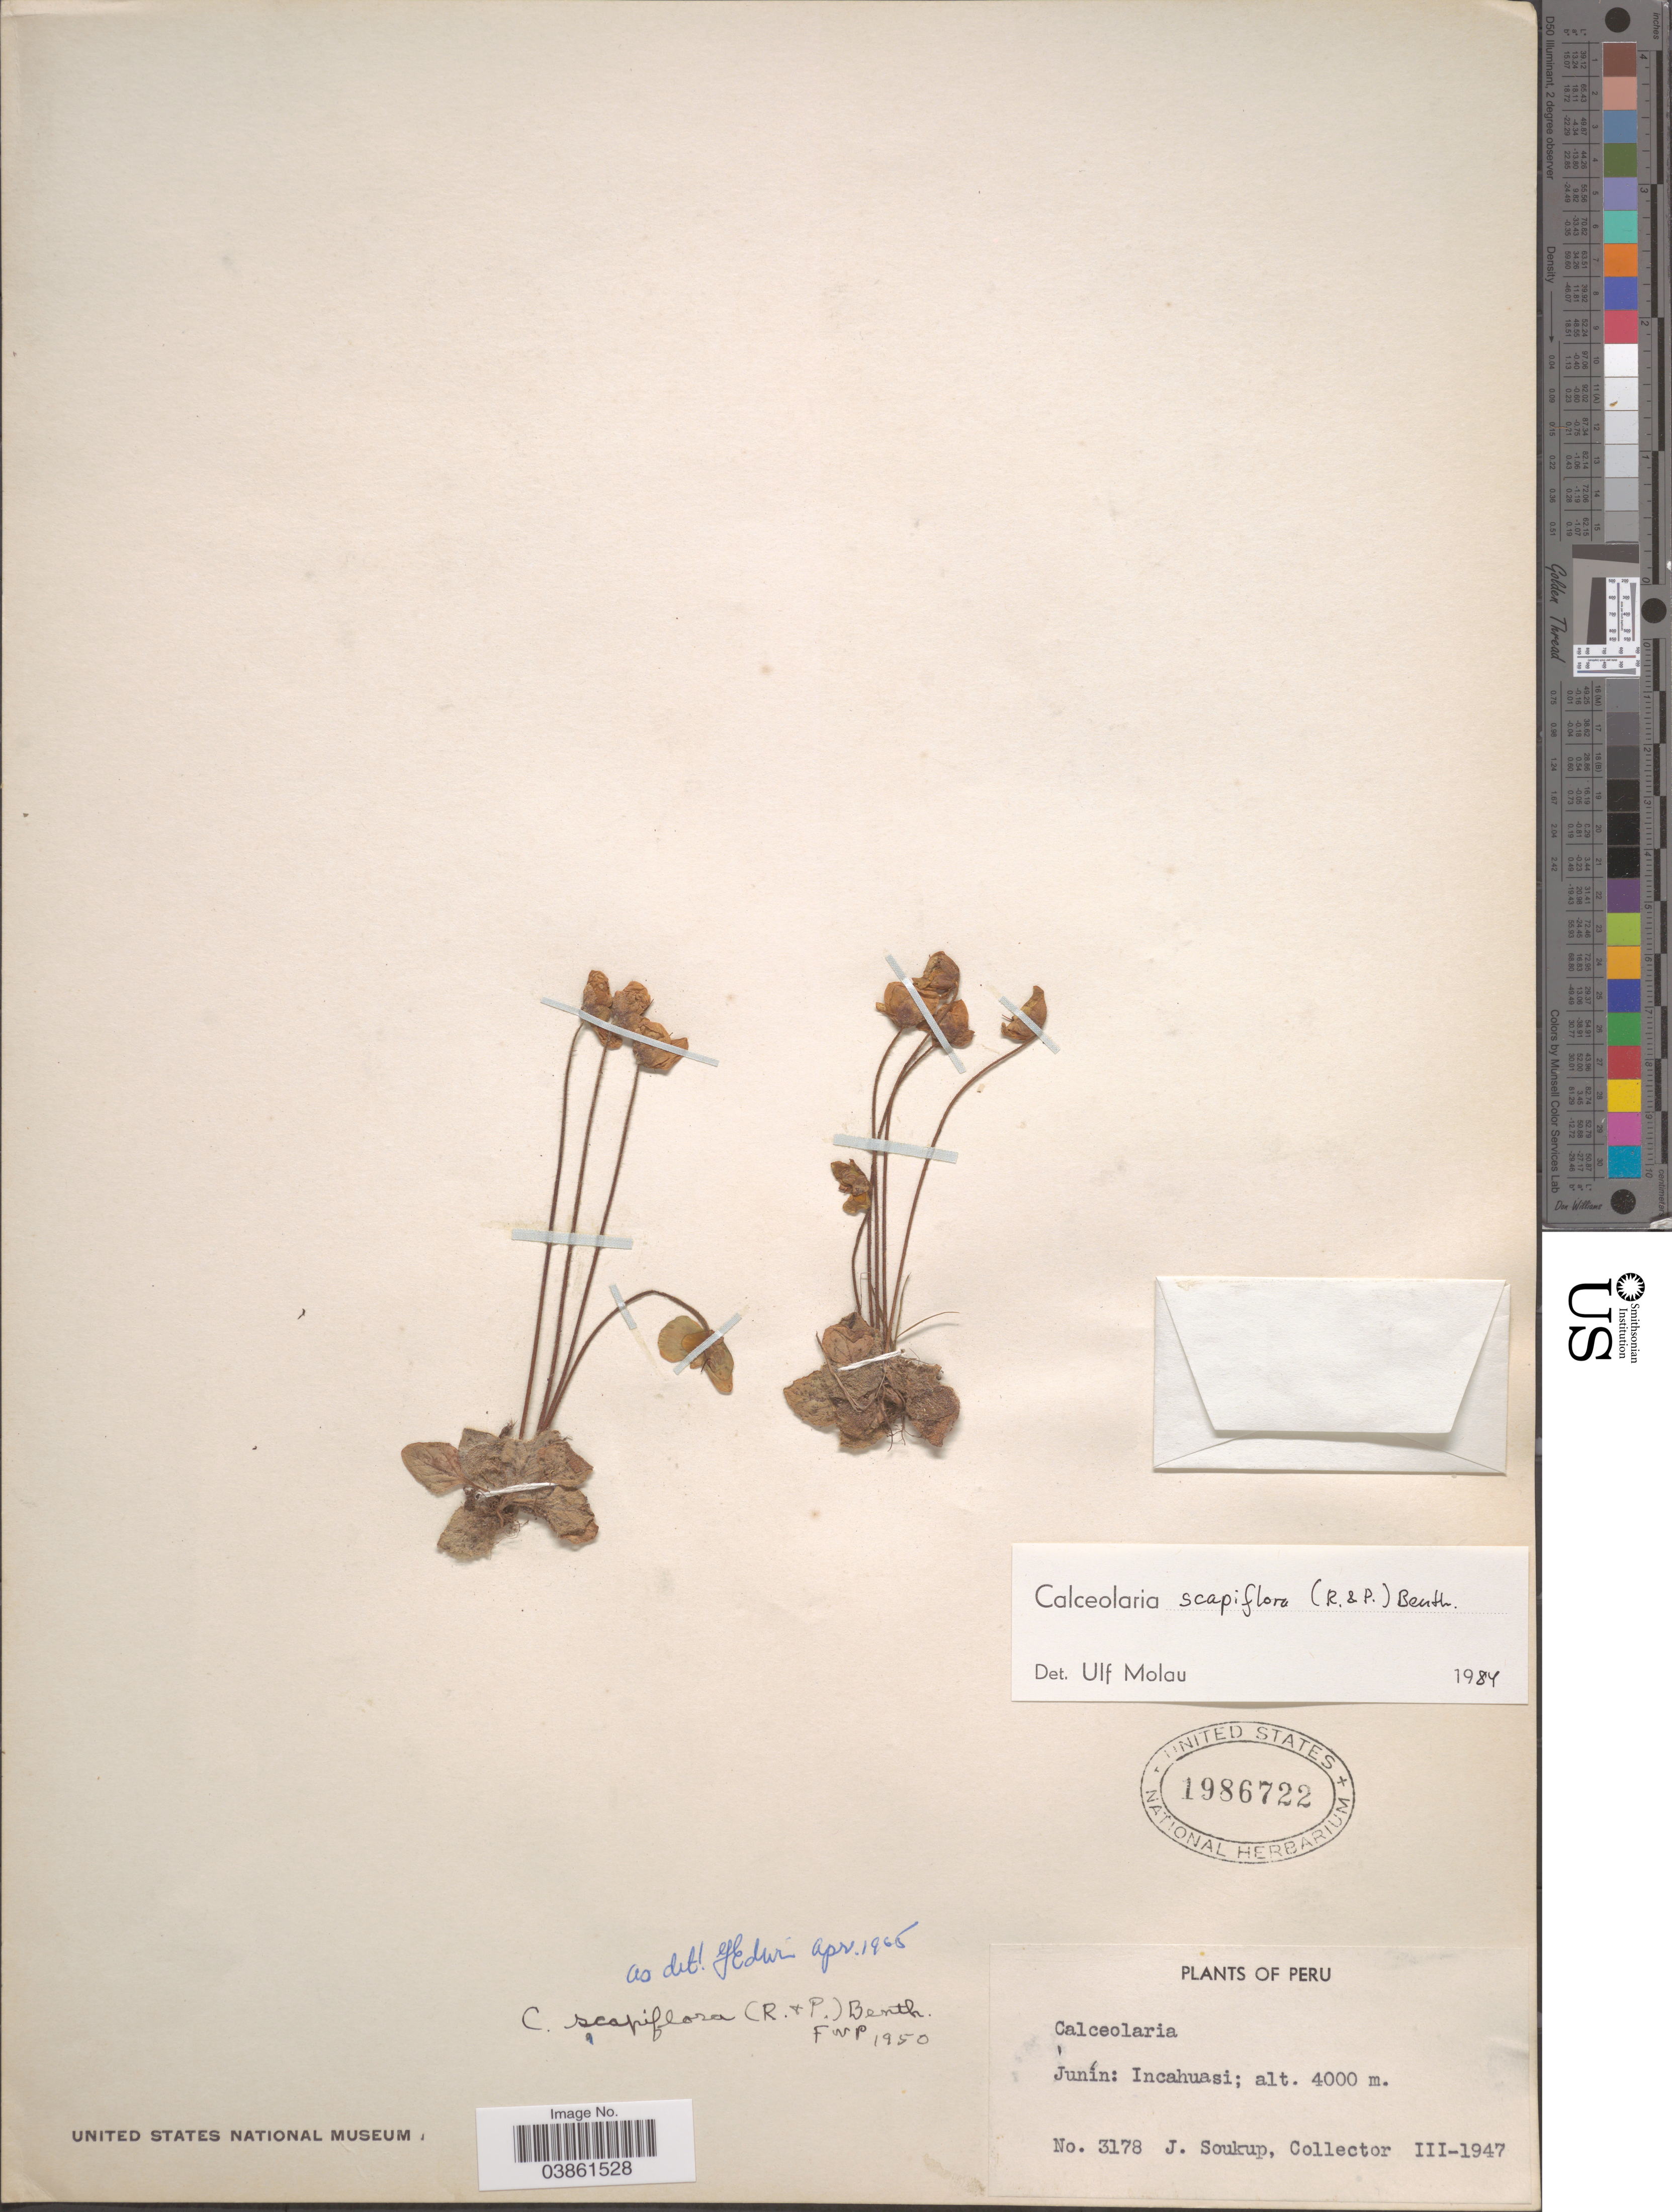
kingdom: Plantae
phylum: Tracheophyta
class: Magnoliopsida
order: Lamiales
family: Calceolariaceae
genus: Calceolaria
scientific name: Calceolaria scapiflora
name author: (Ruiz & Pav.) Benth.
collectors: J. Soukup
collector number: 3178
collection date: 1947-03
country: Peru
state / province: Junín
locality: Junín: Incahuasi.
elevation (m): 4000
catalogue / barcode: US 1986722